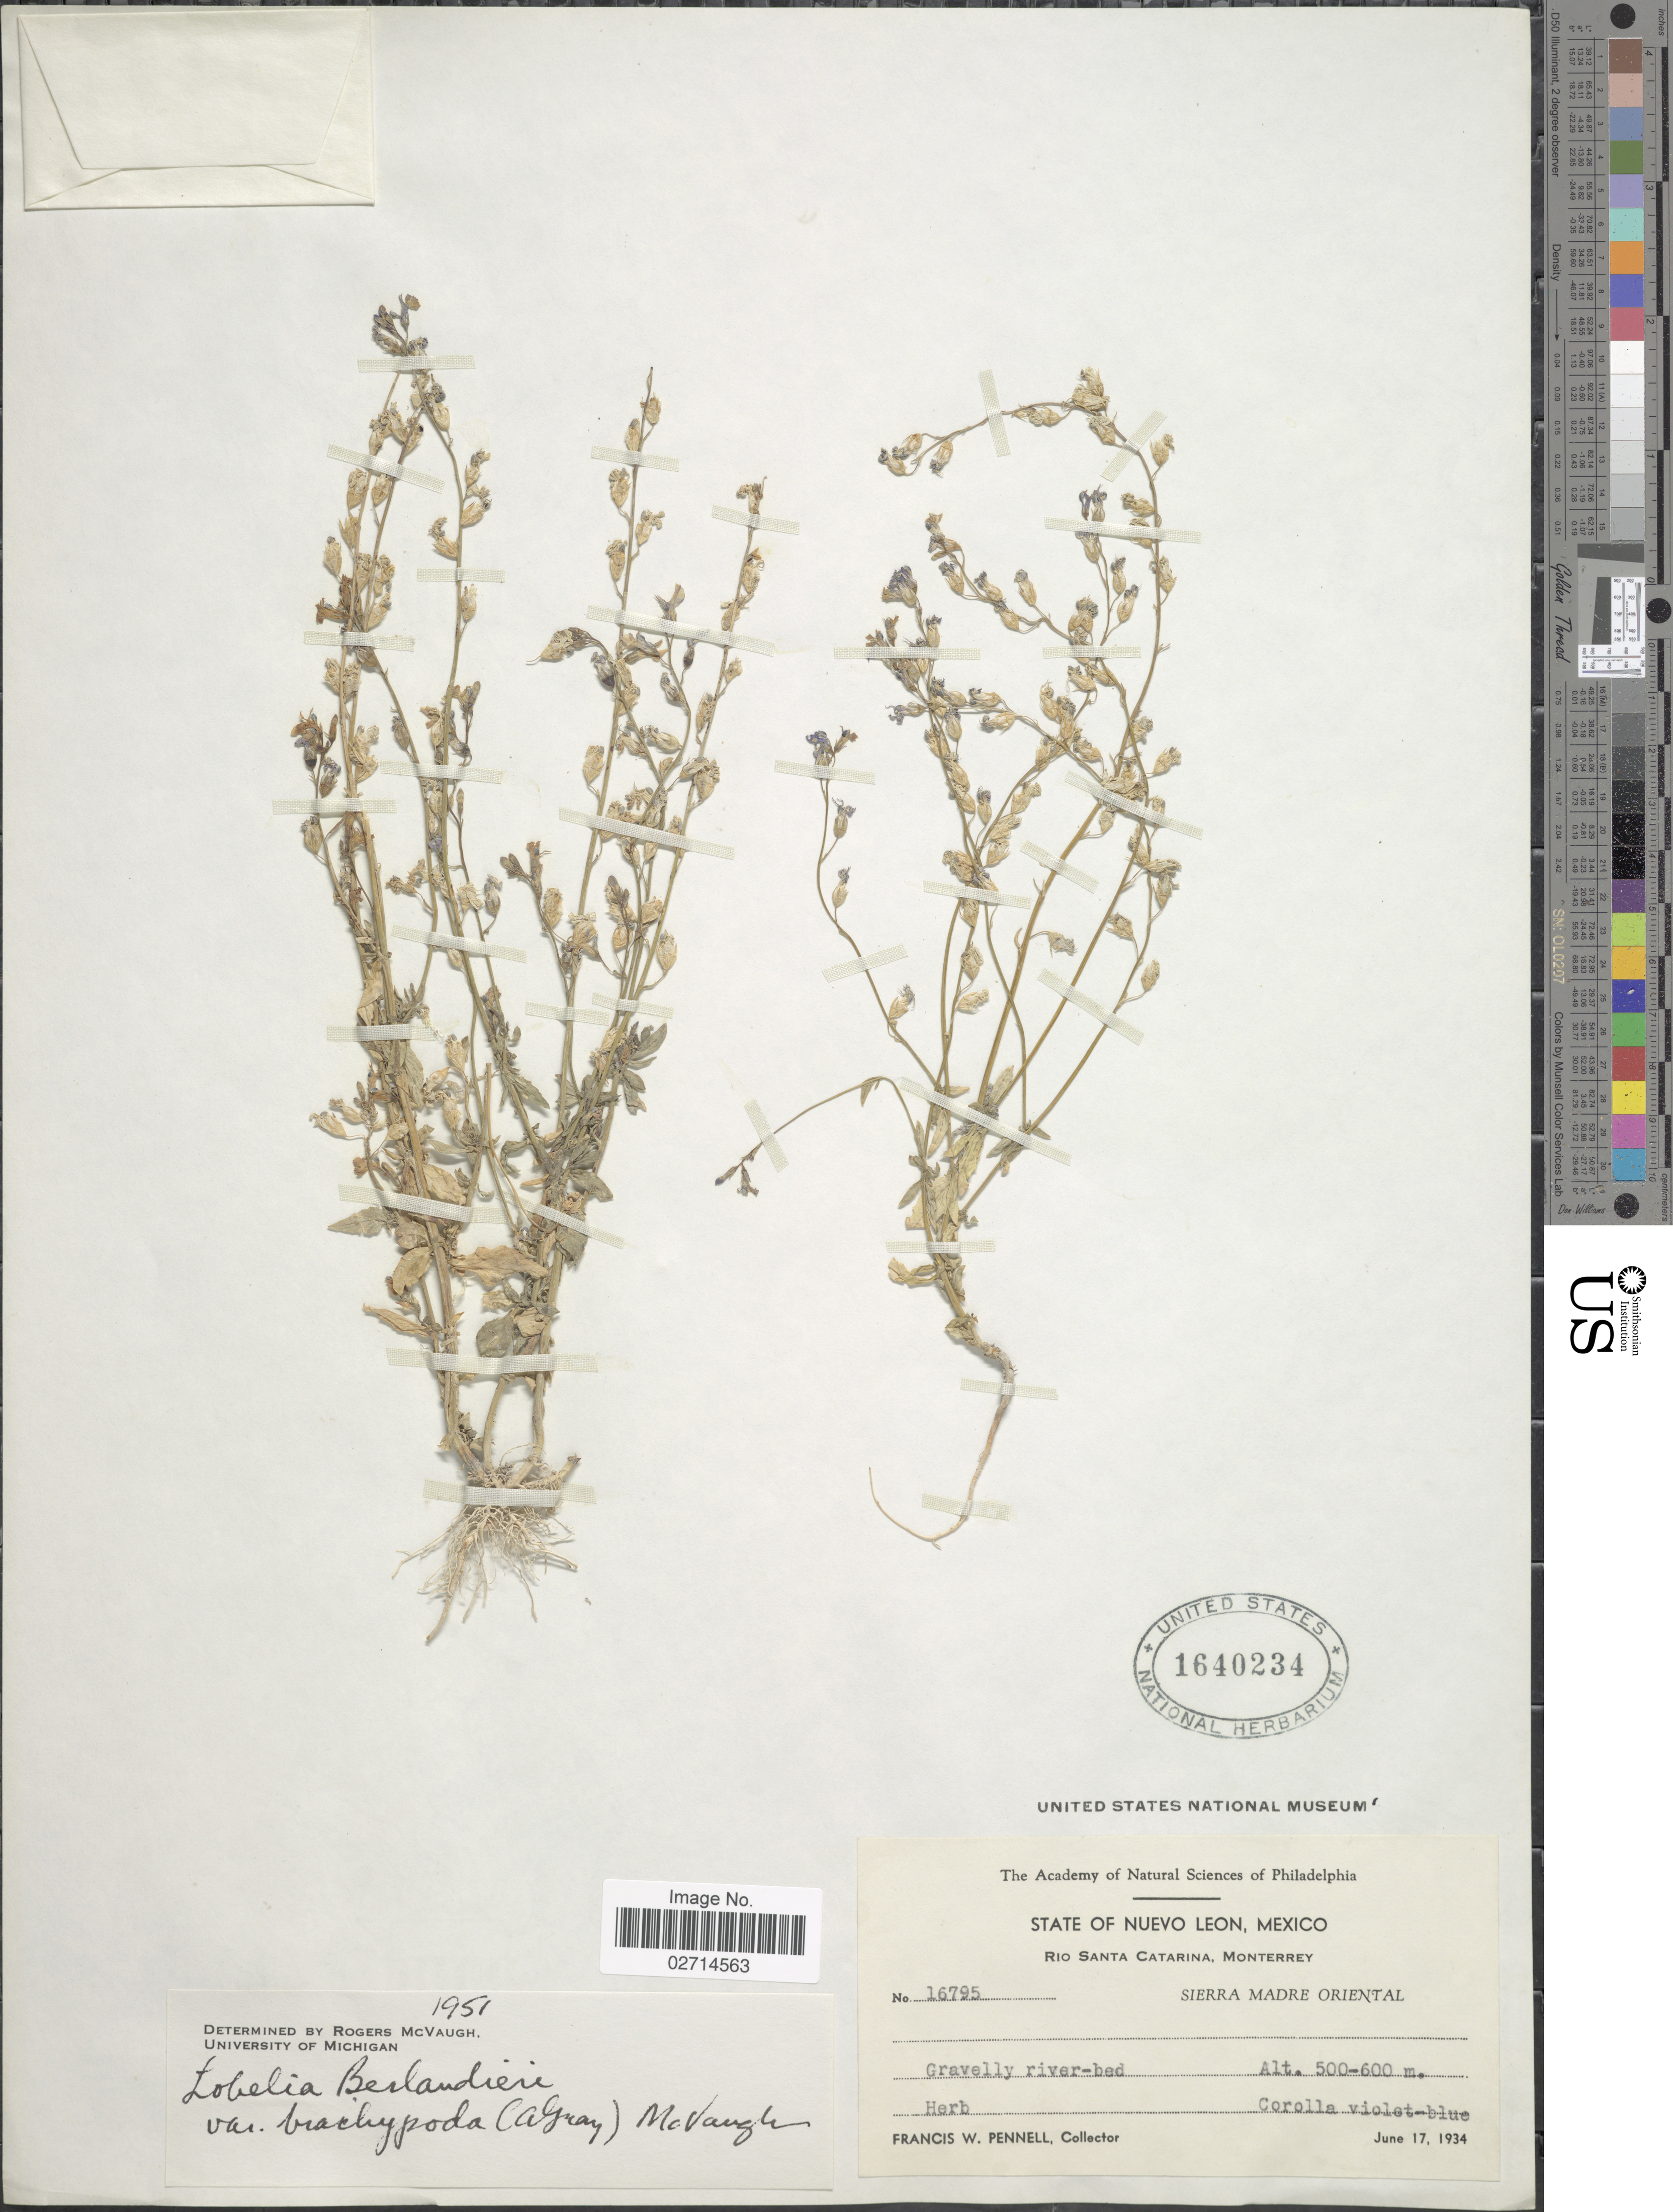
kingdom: Plantae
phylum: Tracheophyta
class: Magnoliopsida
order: Asterales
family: Campanulaceae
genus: Lobelia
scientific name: Lobelia berlandieri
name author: A. DC.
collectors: F. W. Pennell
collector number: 16795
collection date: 1934-06-17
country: Mexico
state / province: Nuevo León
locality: Rio Santa Catarina, Monterrey. Sierra Madre Oriental.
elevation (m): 500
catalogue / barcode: US 1640234